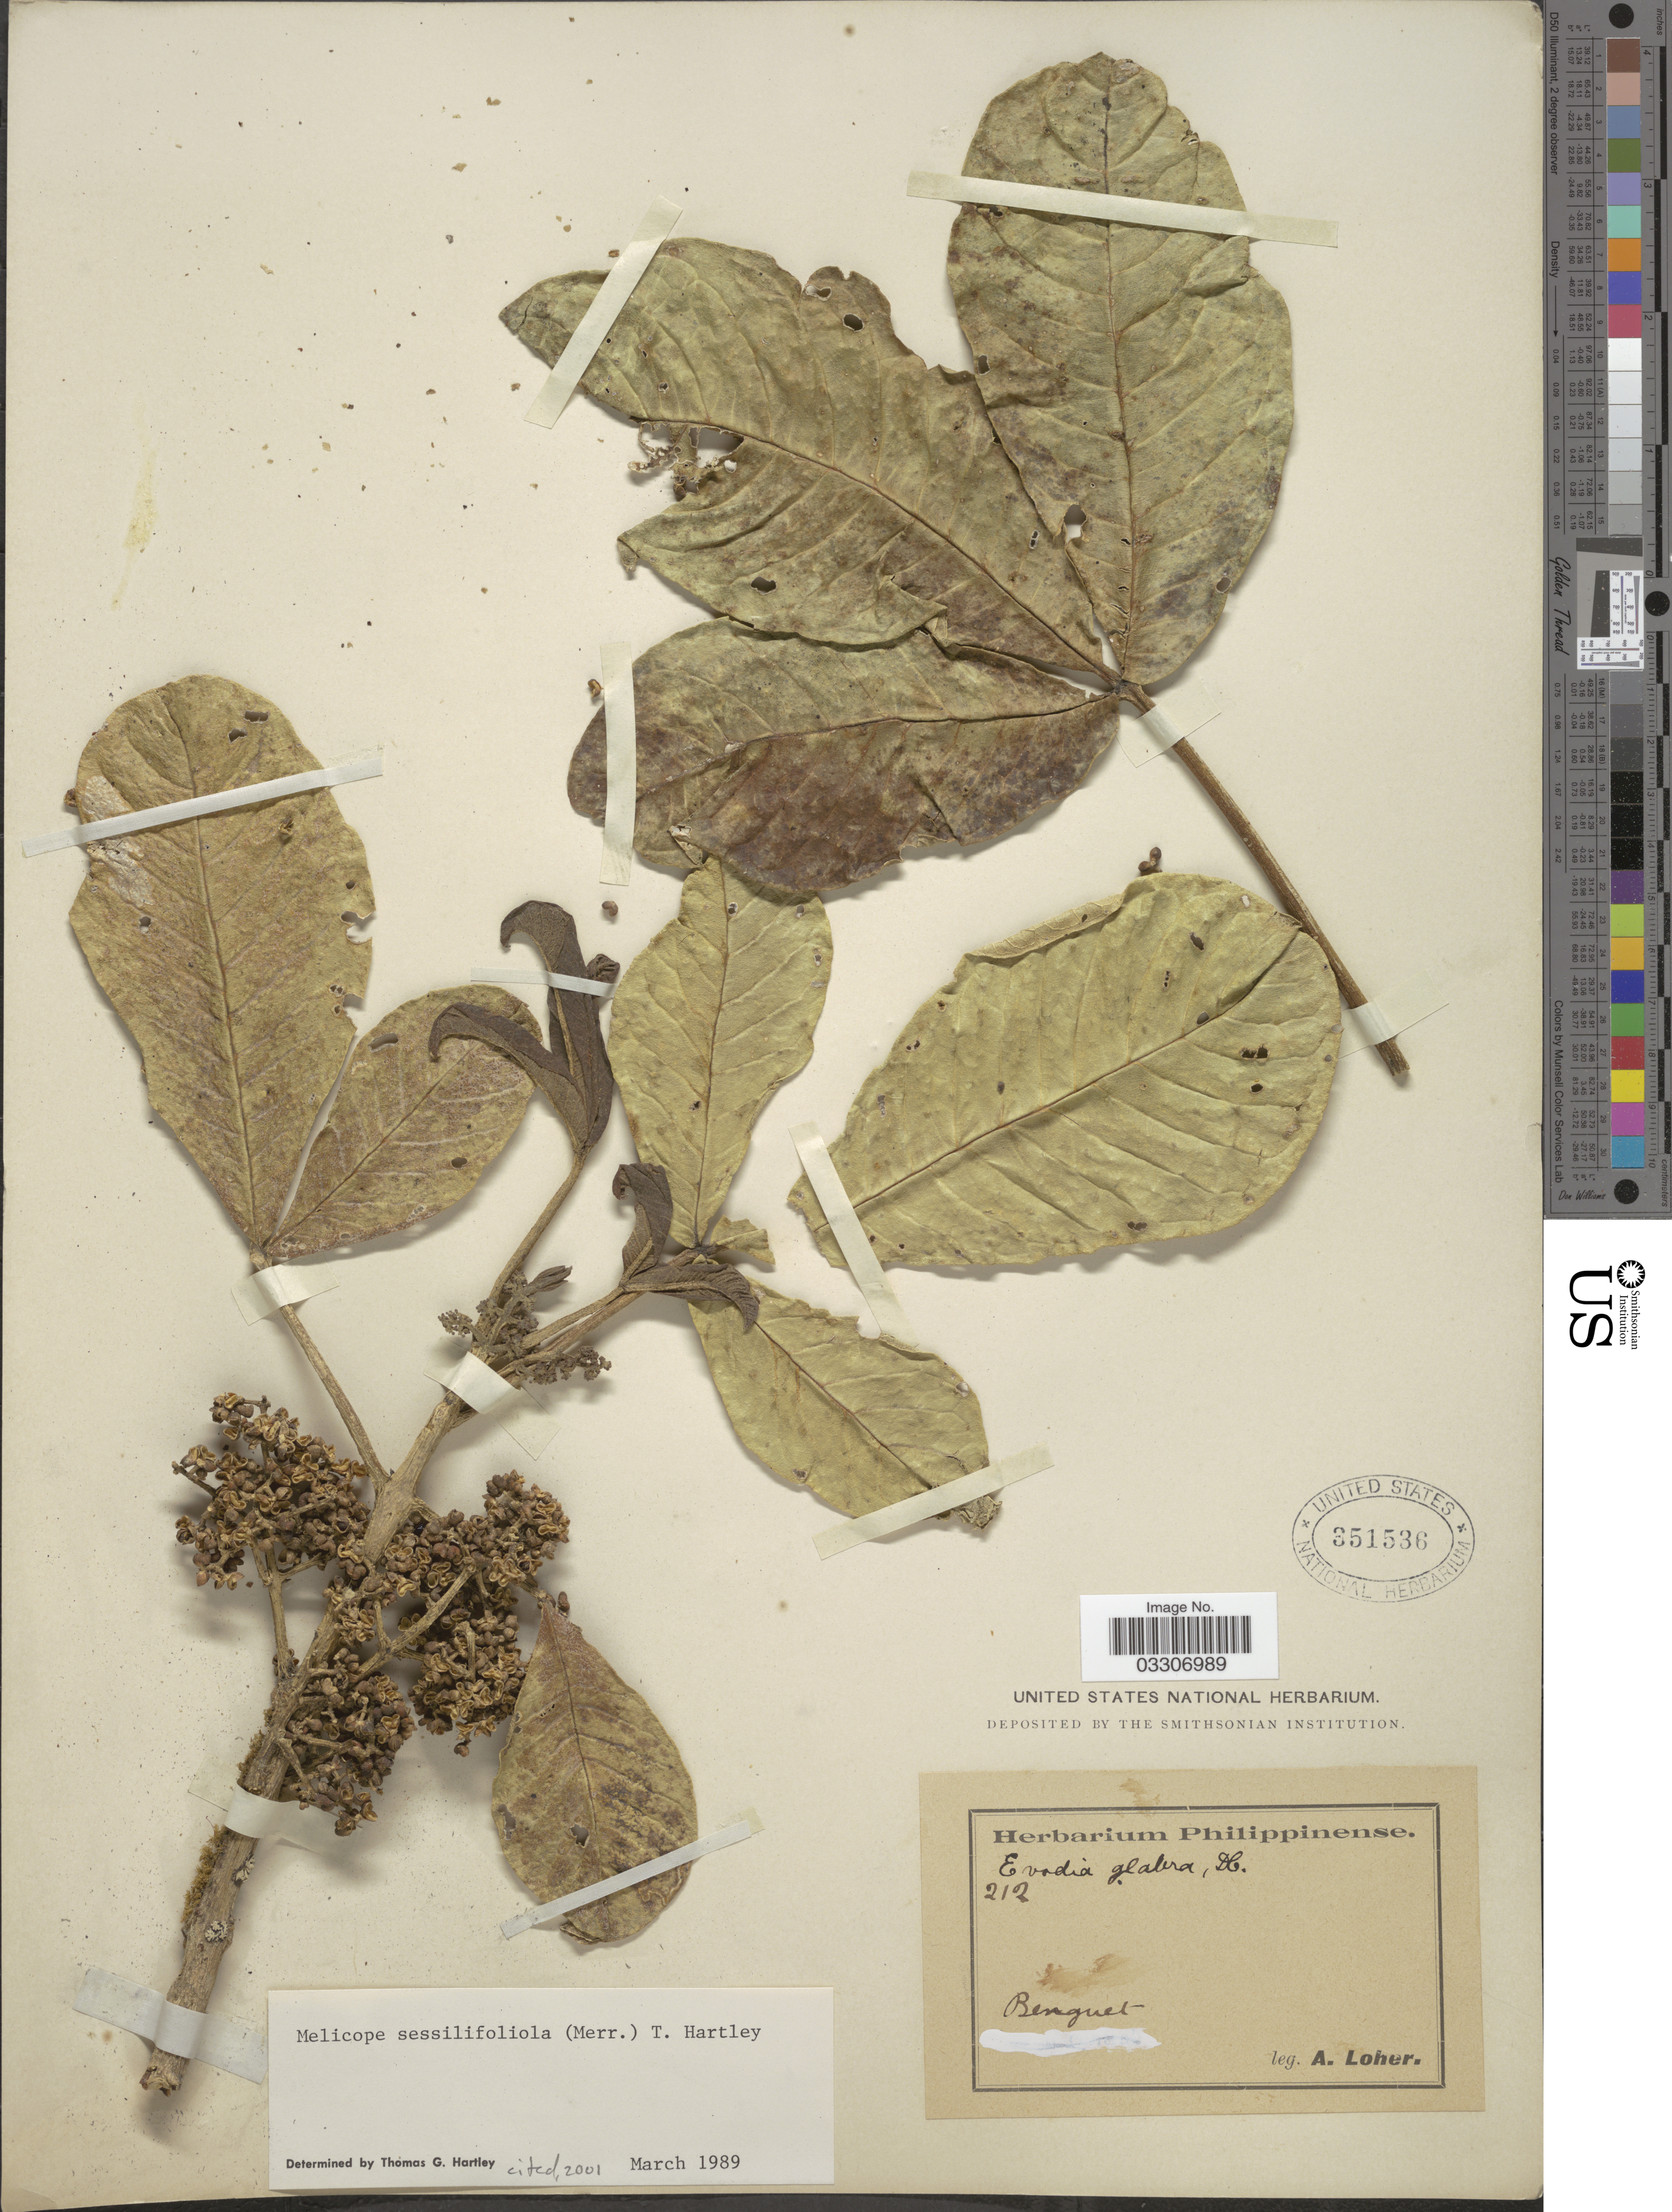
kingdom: Plantae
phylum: Tracheophyta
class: Magnoliopsida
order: Sapindales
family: Rutaceae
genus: Melicope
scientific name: Melicope sessilifoliola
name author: (Merr.) T.G. Hartley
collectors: A. Loher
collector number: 212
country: Philippines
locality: Benguet.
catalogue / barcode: US 351536